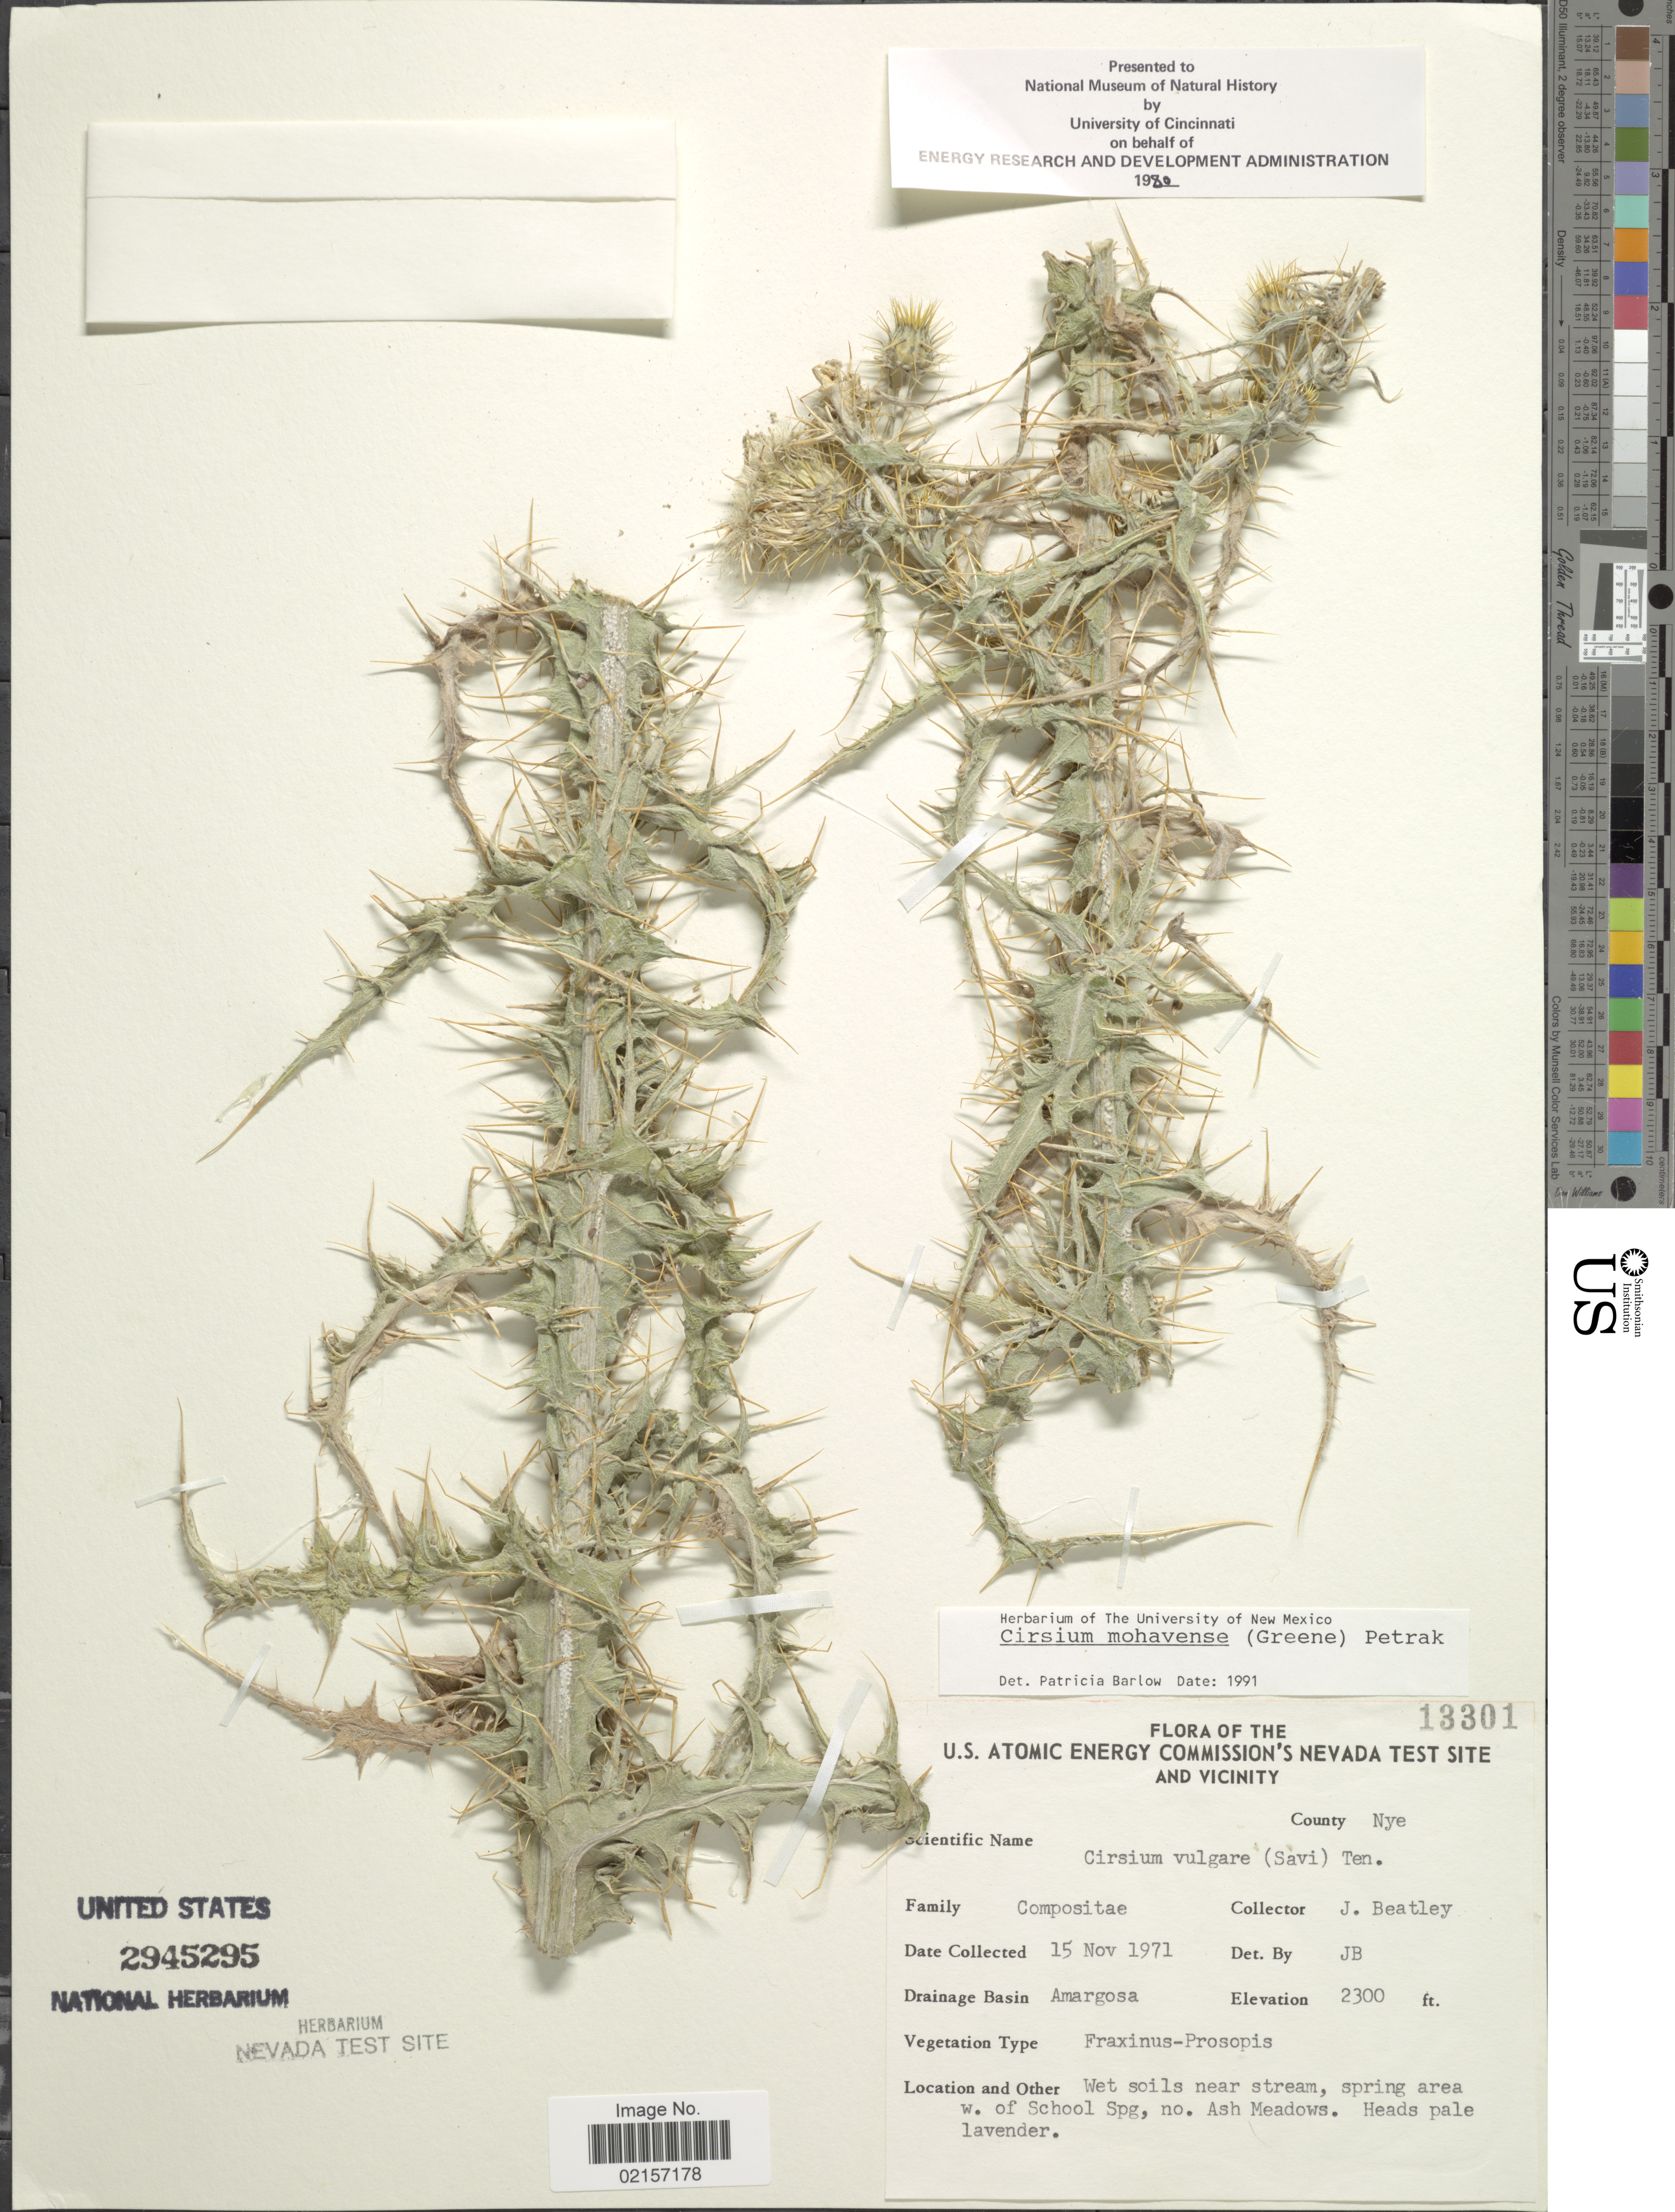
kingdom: Plantae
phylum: Tracheophyta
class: Magnoliopsida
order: Asterales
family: Asteraceae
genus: Cirsium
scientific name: Cirsium mohavense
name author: (Greene) Petr.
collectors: J. C. Beatley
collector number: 13301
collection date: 1971-11-15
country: United States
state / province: Nevada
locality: County Nye, wet soils near stream, spring area w. of School Spg, no. Ash Meadows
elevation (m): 701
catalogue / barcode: US 2945295